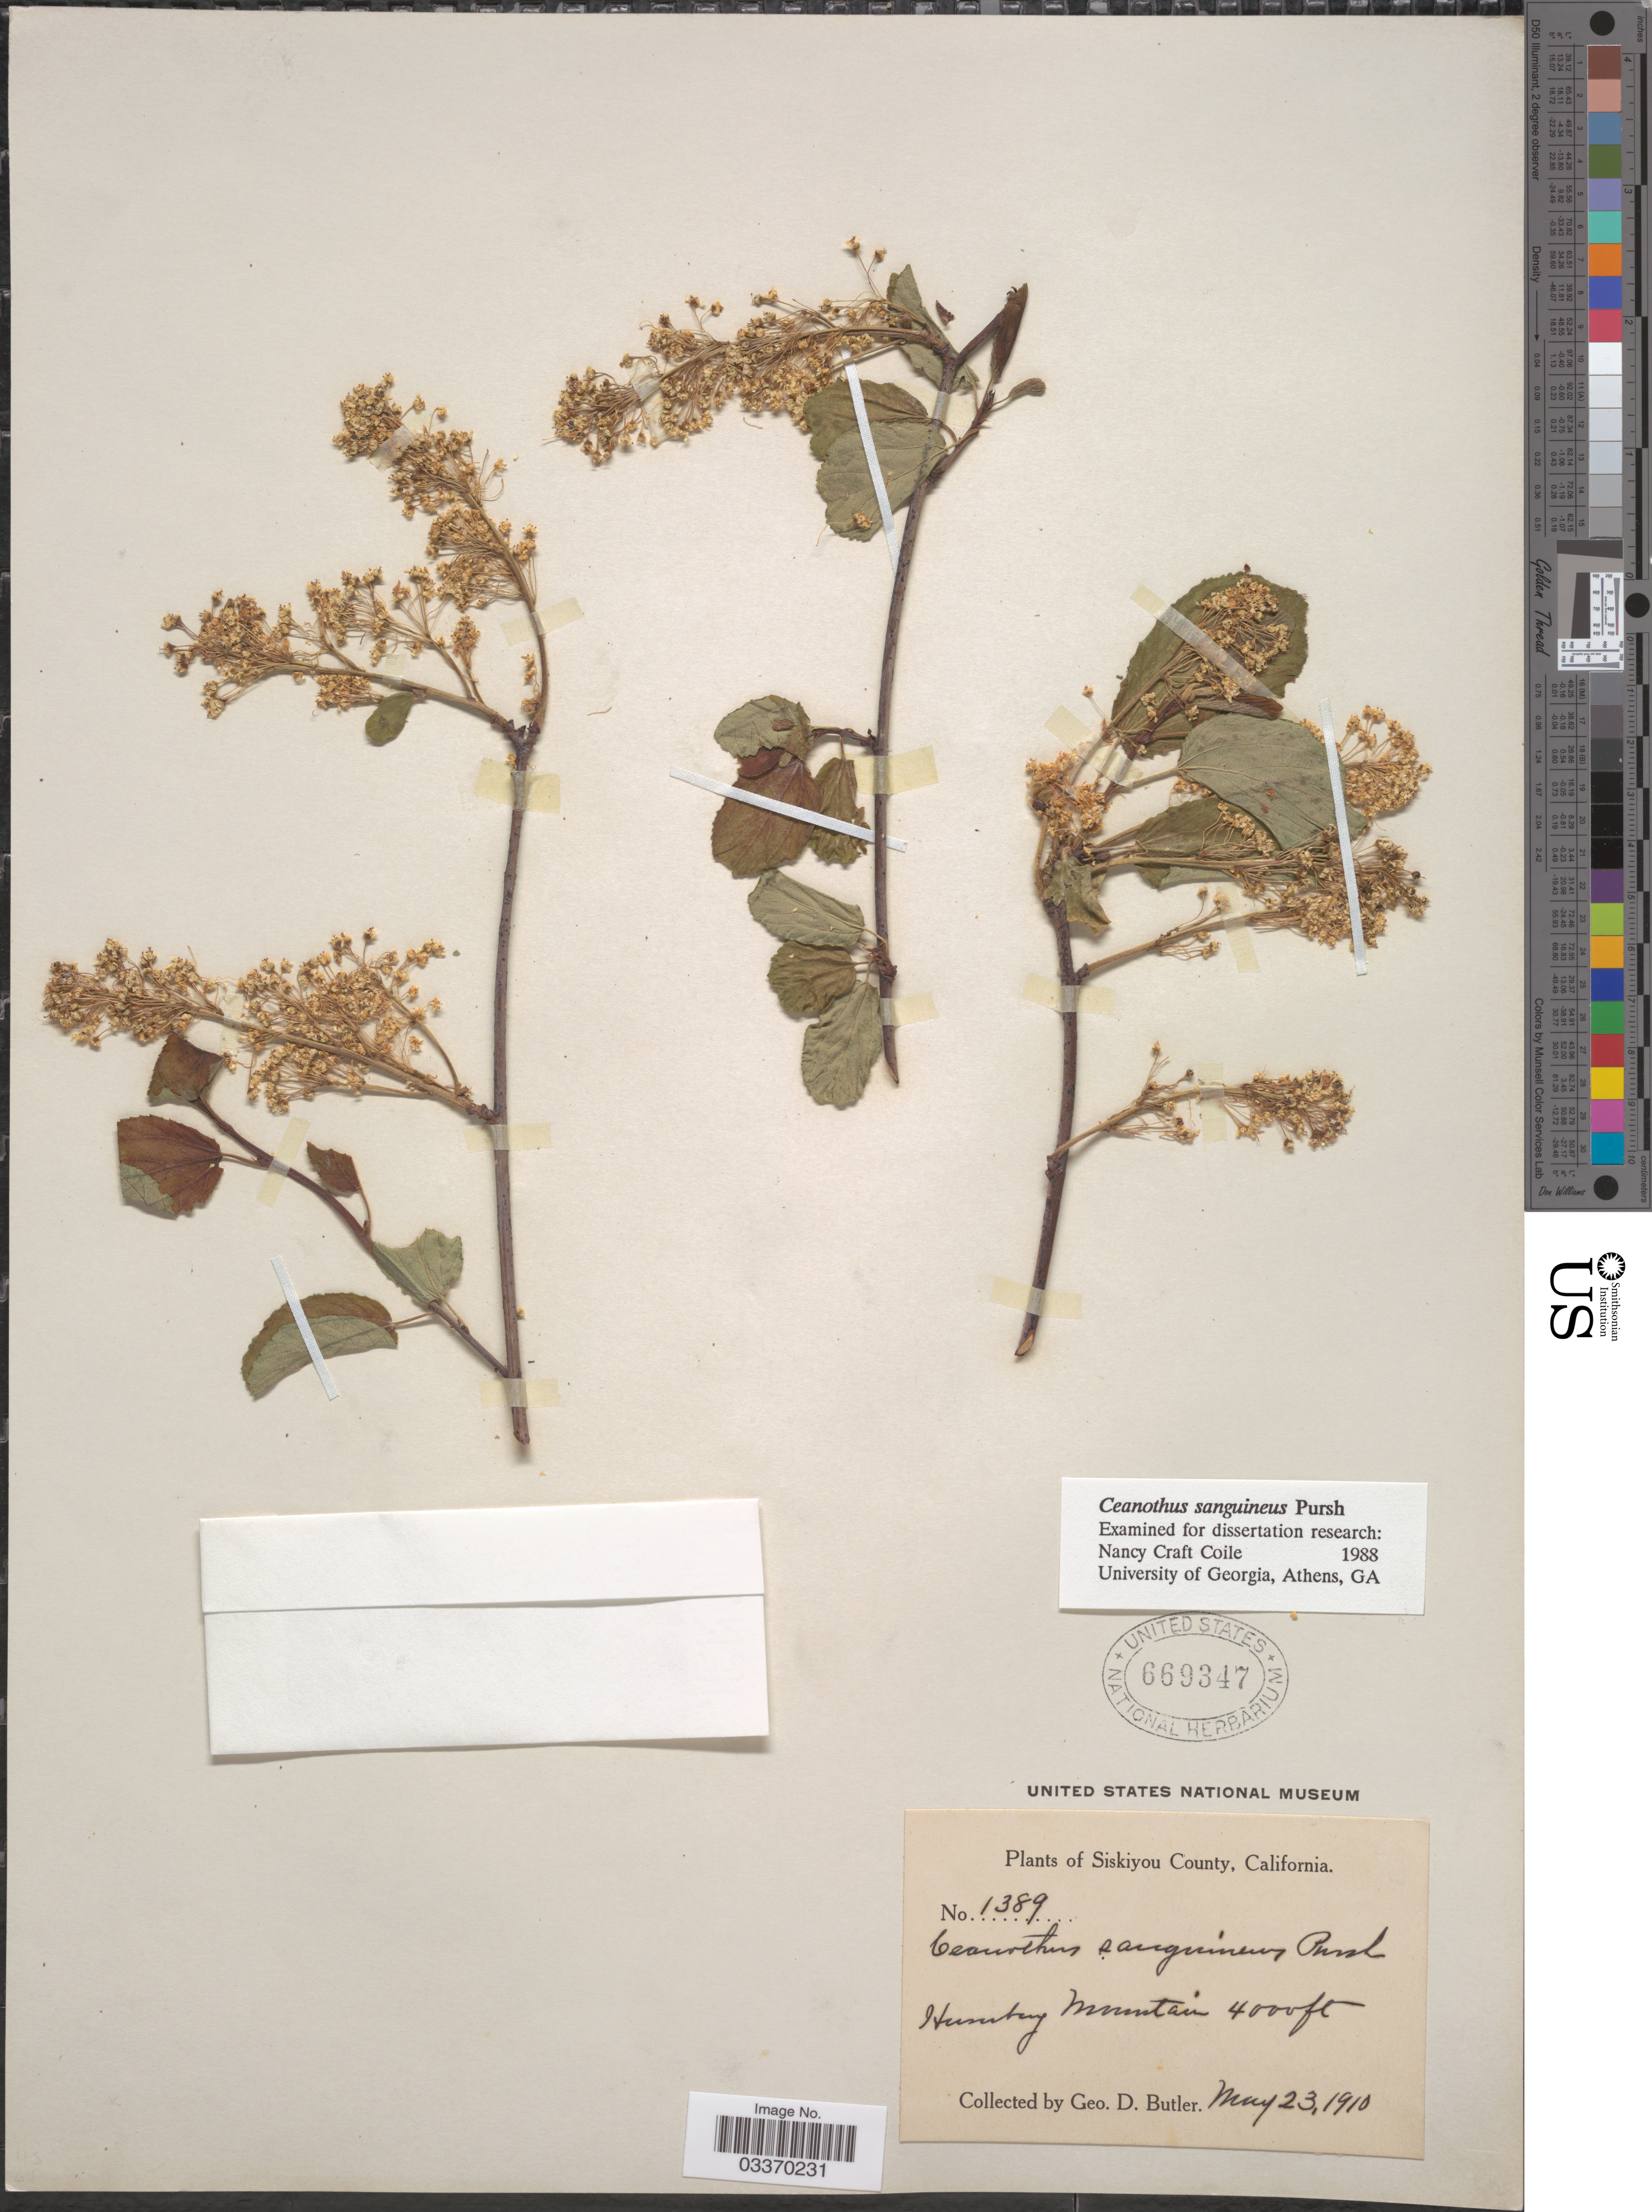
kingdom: Plantae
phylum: Tracheophyta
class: Magnoliopsida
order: Rosales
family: Rhamnaceae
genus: Ceanothus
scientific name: Ceanothus sanguineus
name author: Pursh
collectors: G. D. Butler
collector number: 1389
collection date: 1910-05-23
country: United States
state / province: California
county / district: Siskiyou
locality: Siskiyou County, Humbug Mountain.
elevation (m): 1219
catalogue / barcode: US 669347